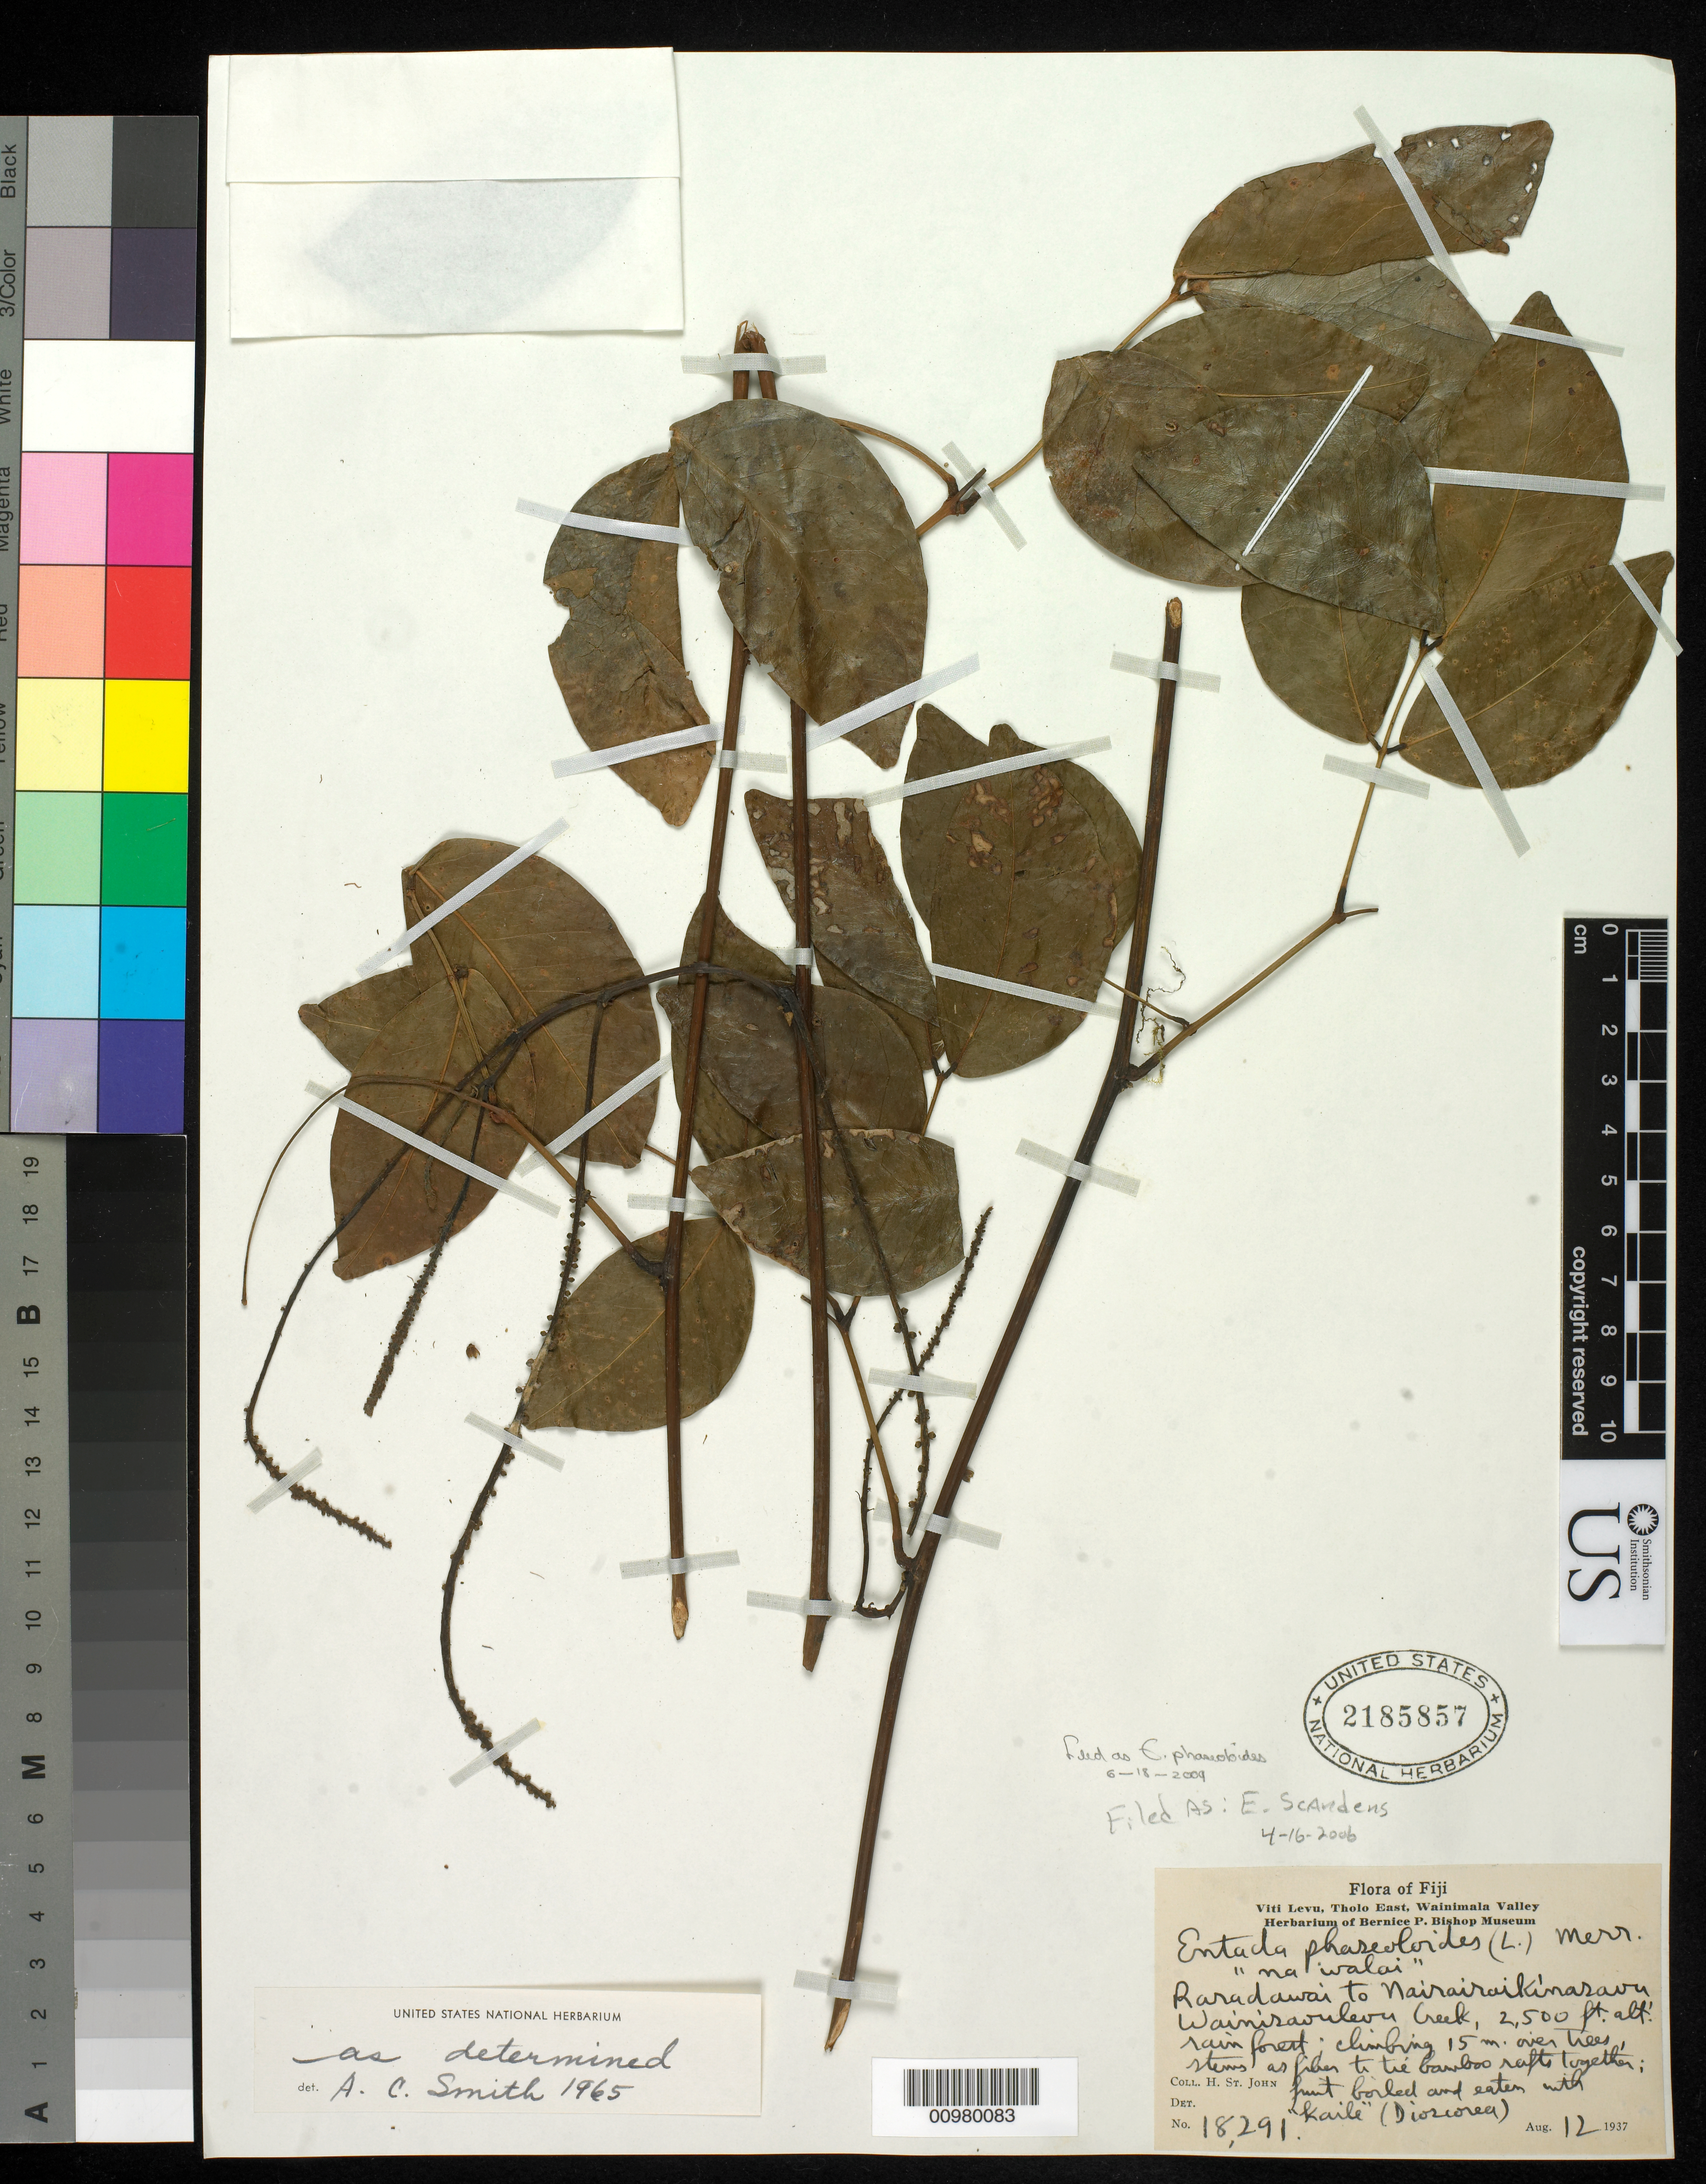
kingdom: Plantae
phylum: Tracheophyta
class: Magnoliopsida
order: Fabales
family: Fabaceae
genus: Entada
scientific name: Entada phaseoloides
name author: (L.) Merr.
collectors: H. St. John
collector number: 18291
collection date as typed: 12 Aug 1937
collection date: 1937-08-12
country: Fiji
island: Viti Levu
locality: Raradawai to Nairairaikinarawn, Wainirawulevu Creek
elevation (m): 762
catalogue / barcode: US 2185857